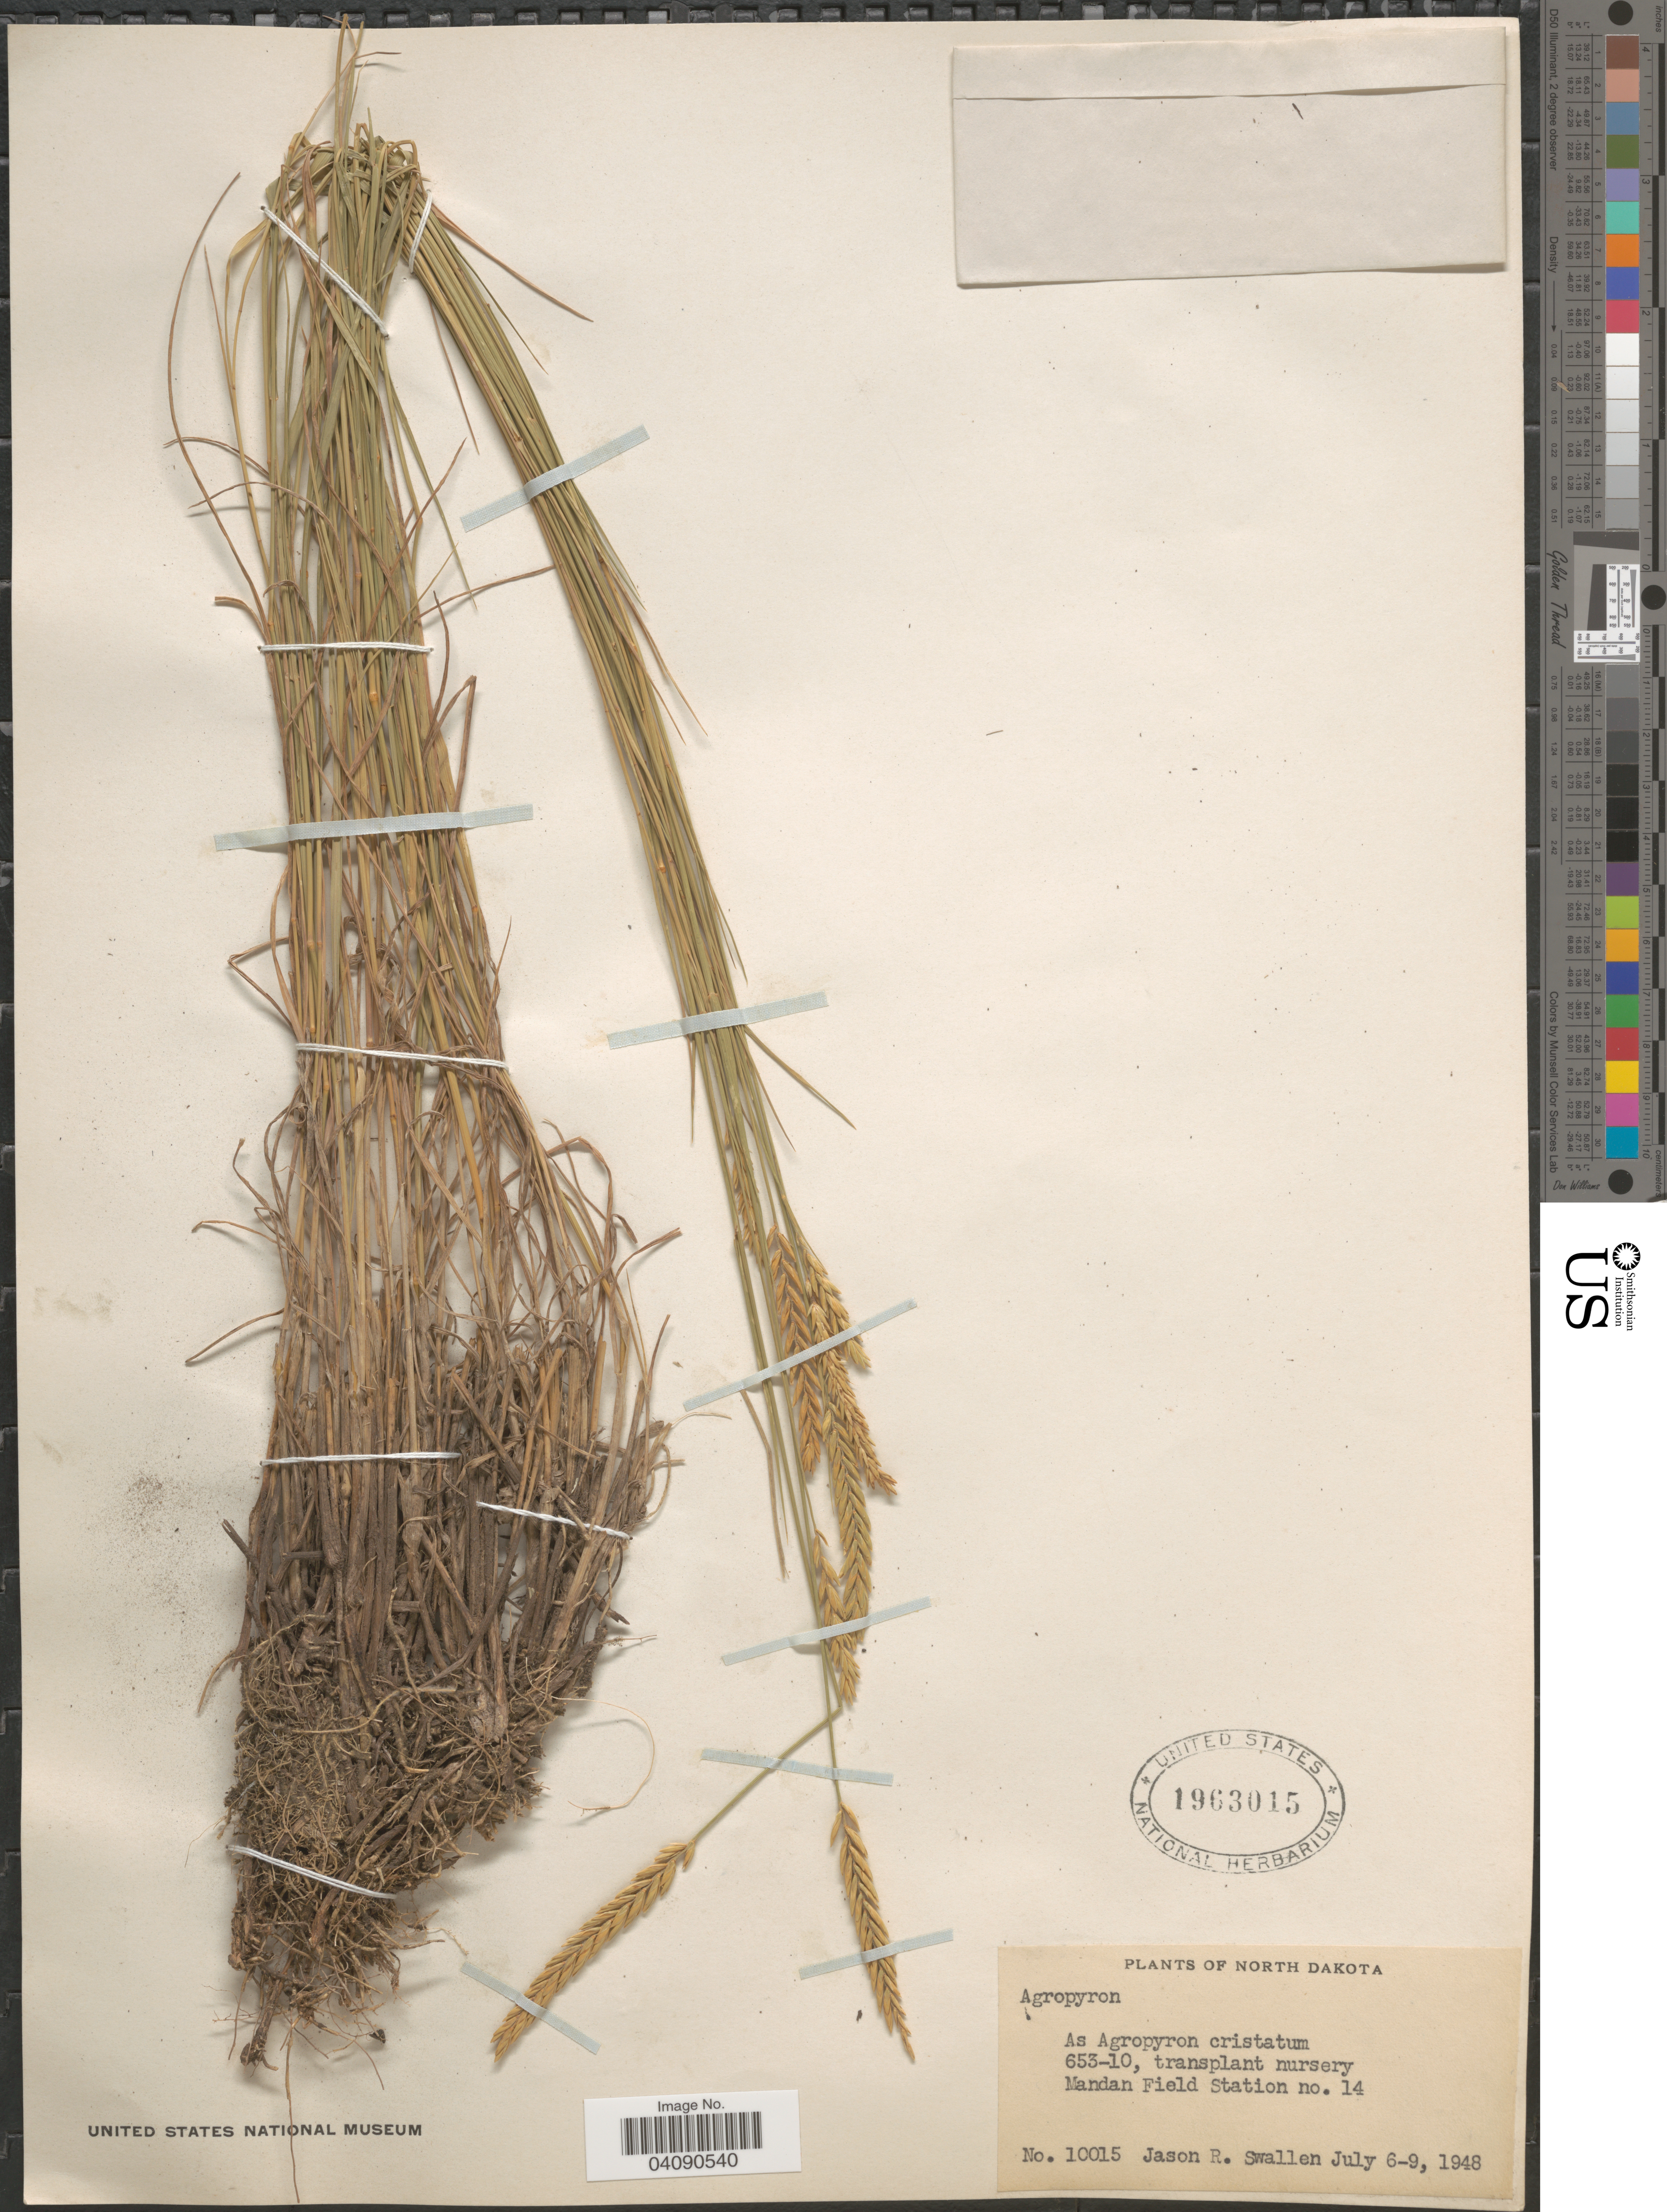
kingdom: Plantae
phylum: Tracheophyta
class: Liliopsida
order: Poales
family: Poaceae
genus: Agropyron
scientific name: Agropyron sp.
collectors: J. R. Swallen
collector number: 10015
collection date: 1948-07-06/1948-07-09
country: United States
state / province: North Dakota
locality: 653-10, transplant nursery. Mandan Field Station no. 14.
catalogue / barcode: US 1963015